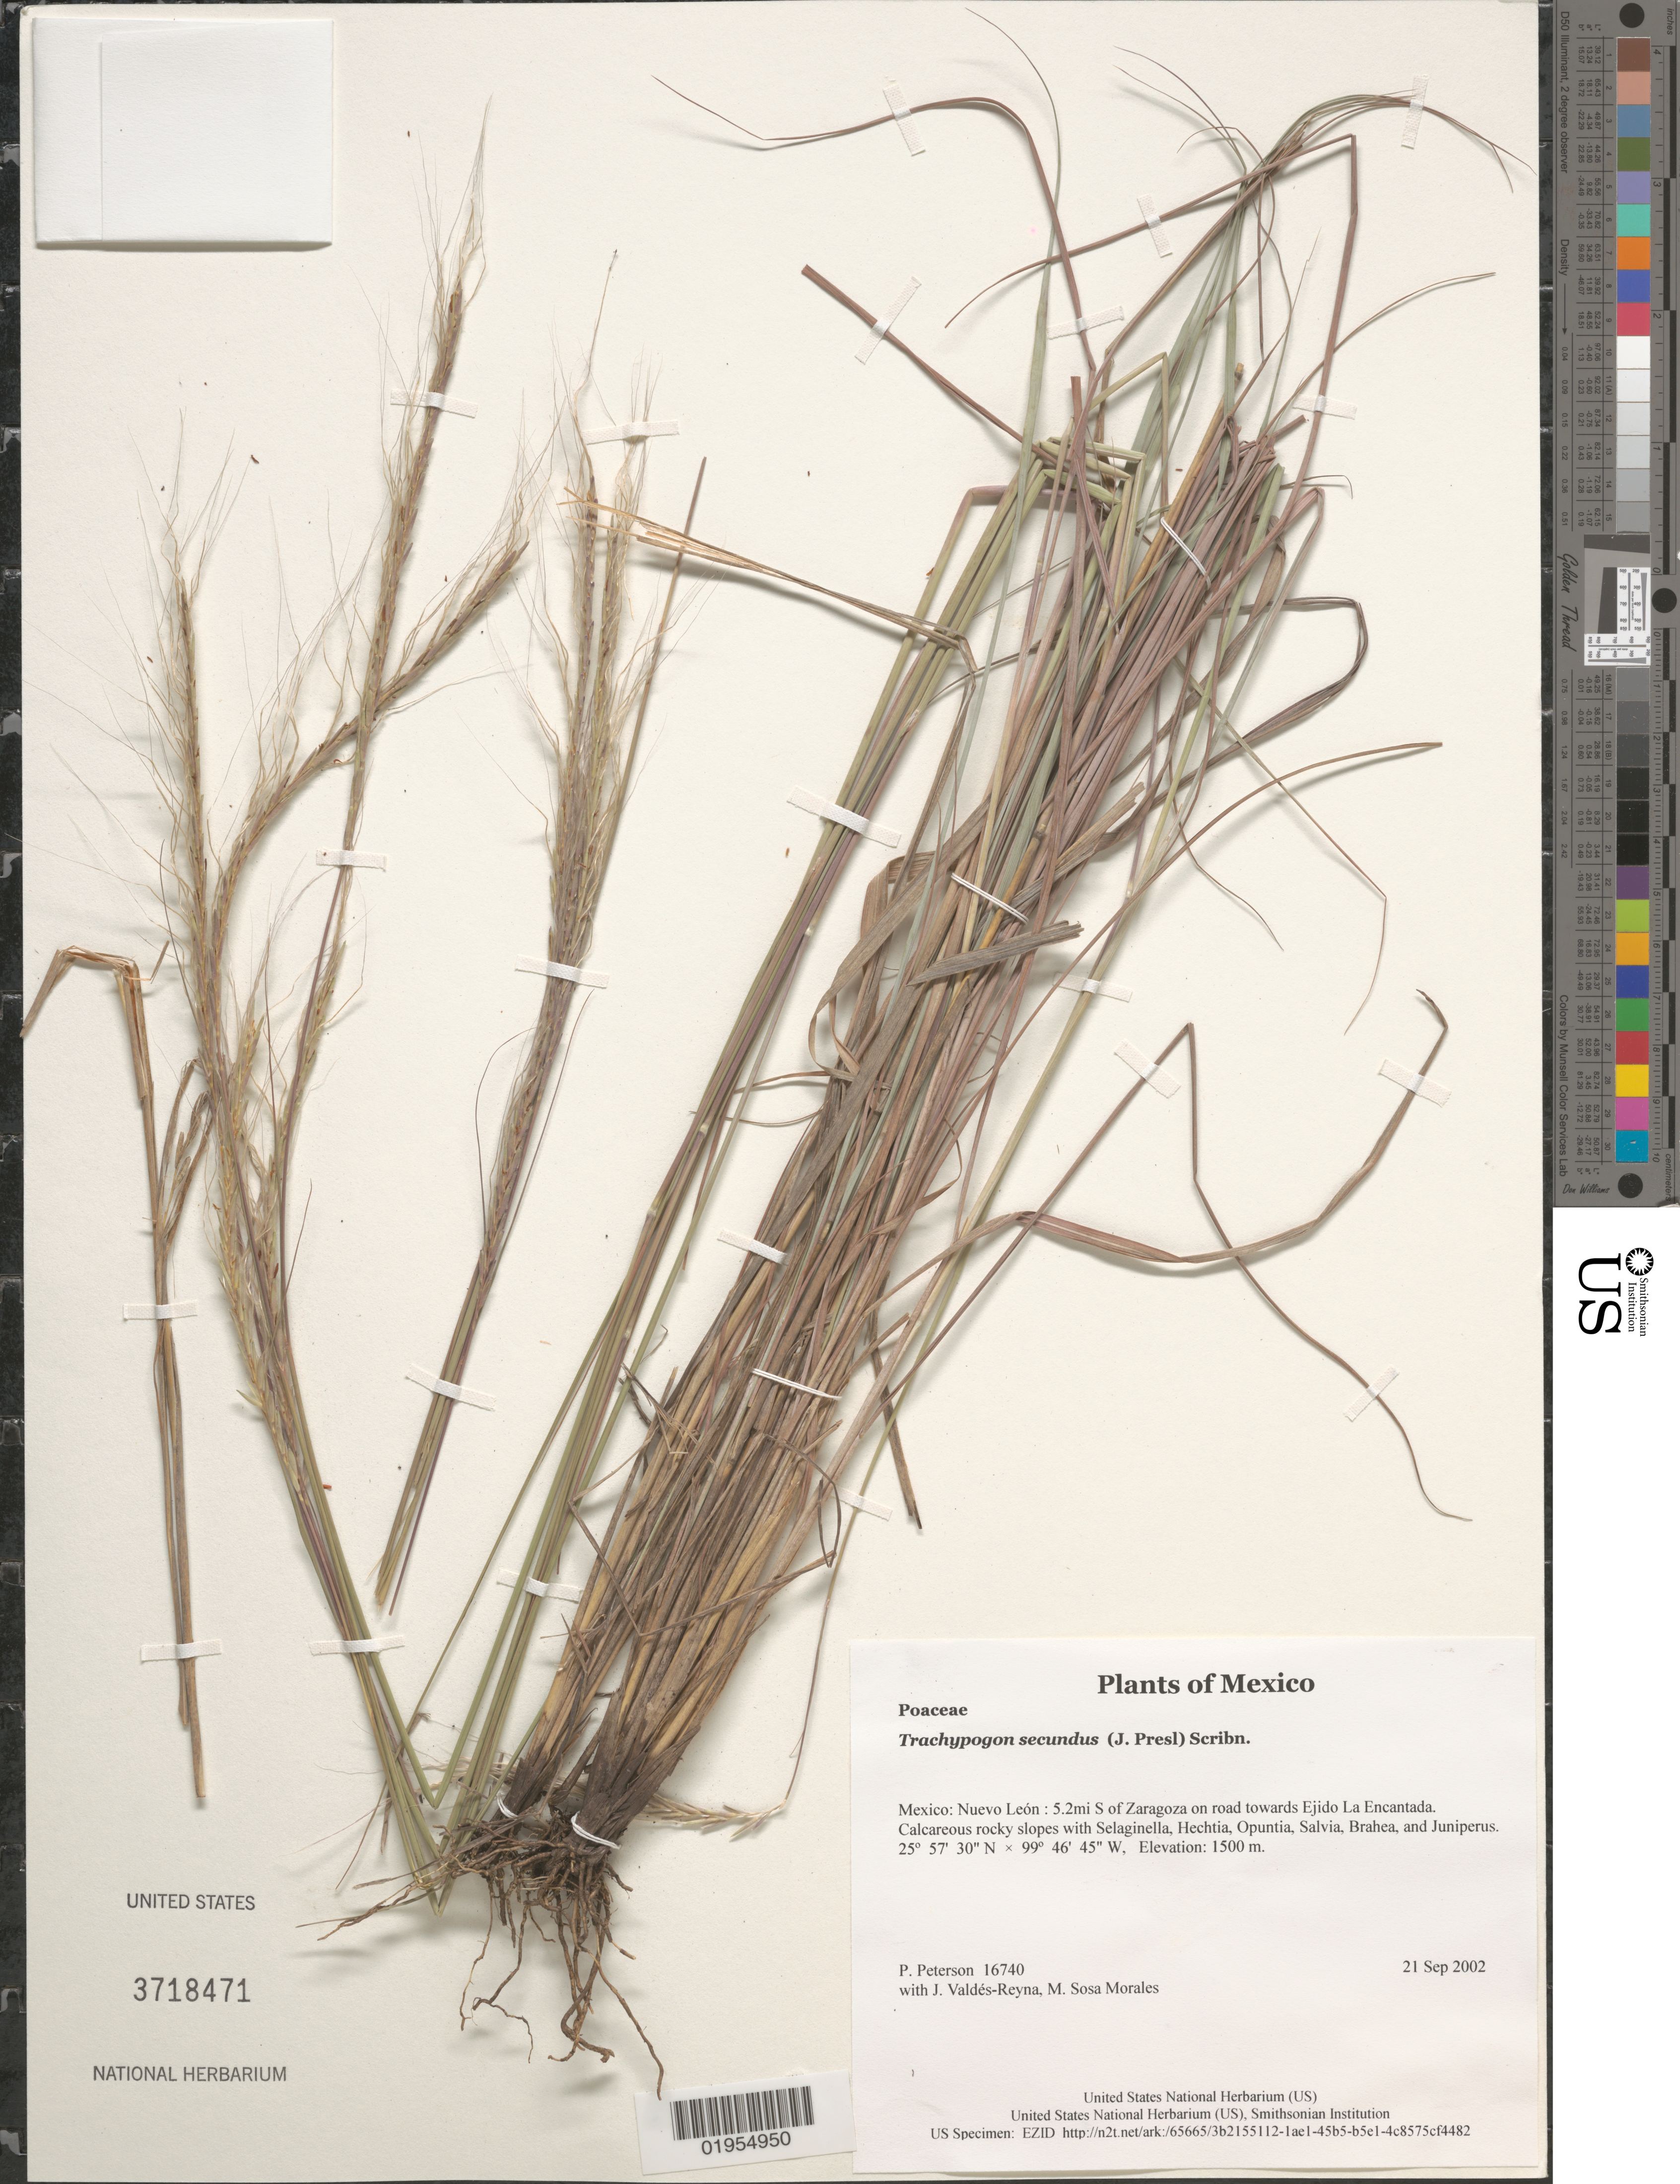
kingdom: Plantae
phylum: Tracheophyta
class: Liliopsida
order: Poales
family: Poaceae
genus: Trachypogon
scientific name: Trachypogon secundus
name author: (J. Presl) Scribn.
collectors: P. M. Peterson, J. Valdés-Reyna & M. Sosa Morales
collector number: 16740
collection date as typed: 21 Sep 2002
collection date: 2002-09-21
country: Mexico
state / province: Nuevo León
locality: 5.2mi S of Zaragoza on road towards Ejido La Encantada. Calcareous rocky slopes with Selaginella, Hechtia, Opuntia, Salvia, Brahea, and Juniperus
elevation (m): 1500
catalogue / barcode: US 3718471